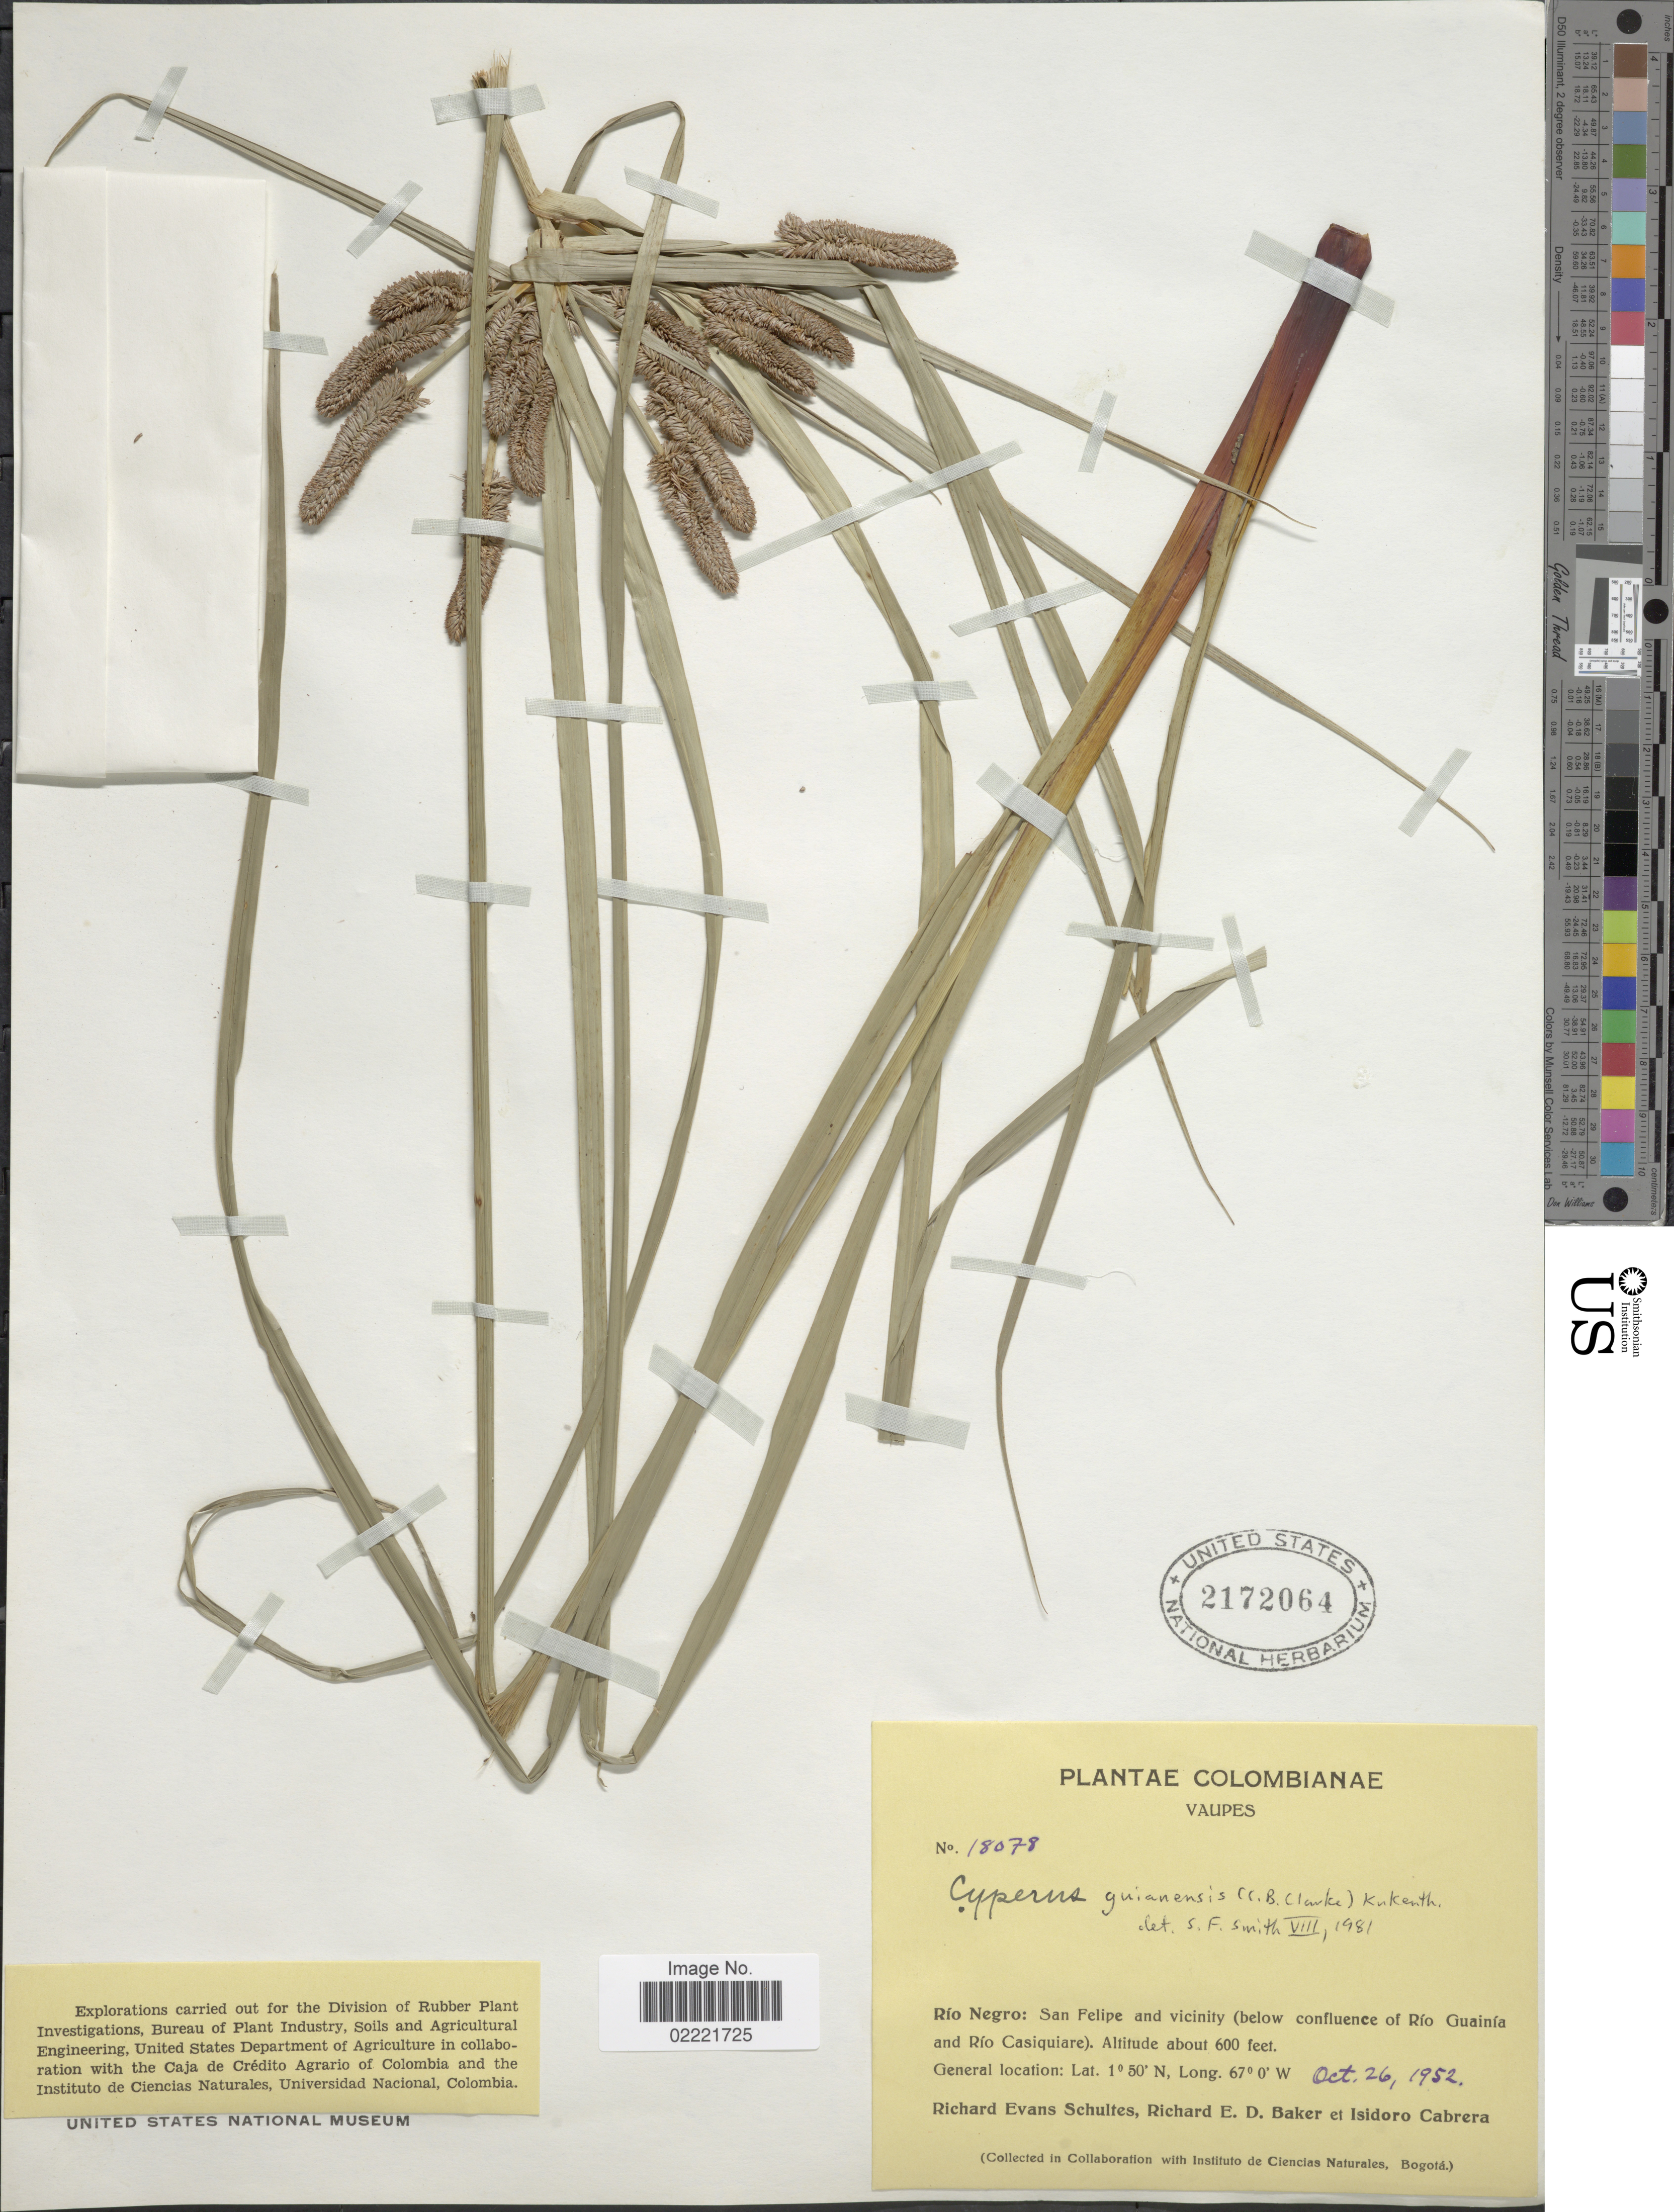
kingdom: Plantae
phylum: Tracheophyta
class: Liliopsida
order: Poales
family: Cyperaceae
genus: Cyperus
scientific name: Cyperus guianensis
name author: (C.B. Clarke) Kük.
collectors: R. E. Schultes, R. E. D. Baker & I. Cabrera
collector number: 18078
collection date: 1952-10-26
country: Colombia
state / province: Vaupés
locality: Río Negro: San Felipe and vicinity (below confluence of Río Guainía and Río Casiquiare)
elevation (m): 183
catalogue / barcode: US 2172064